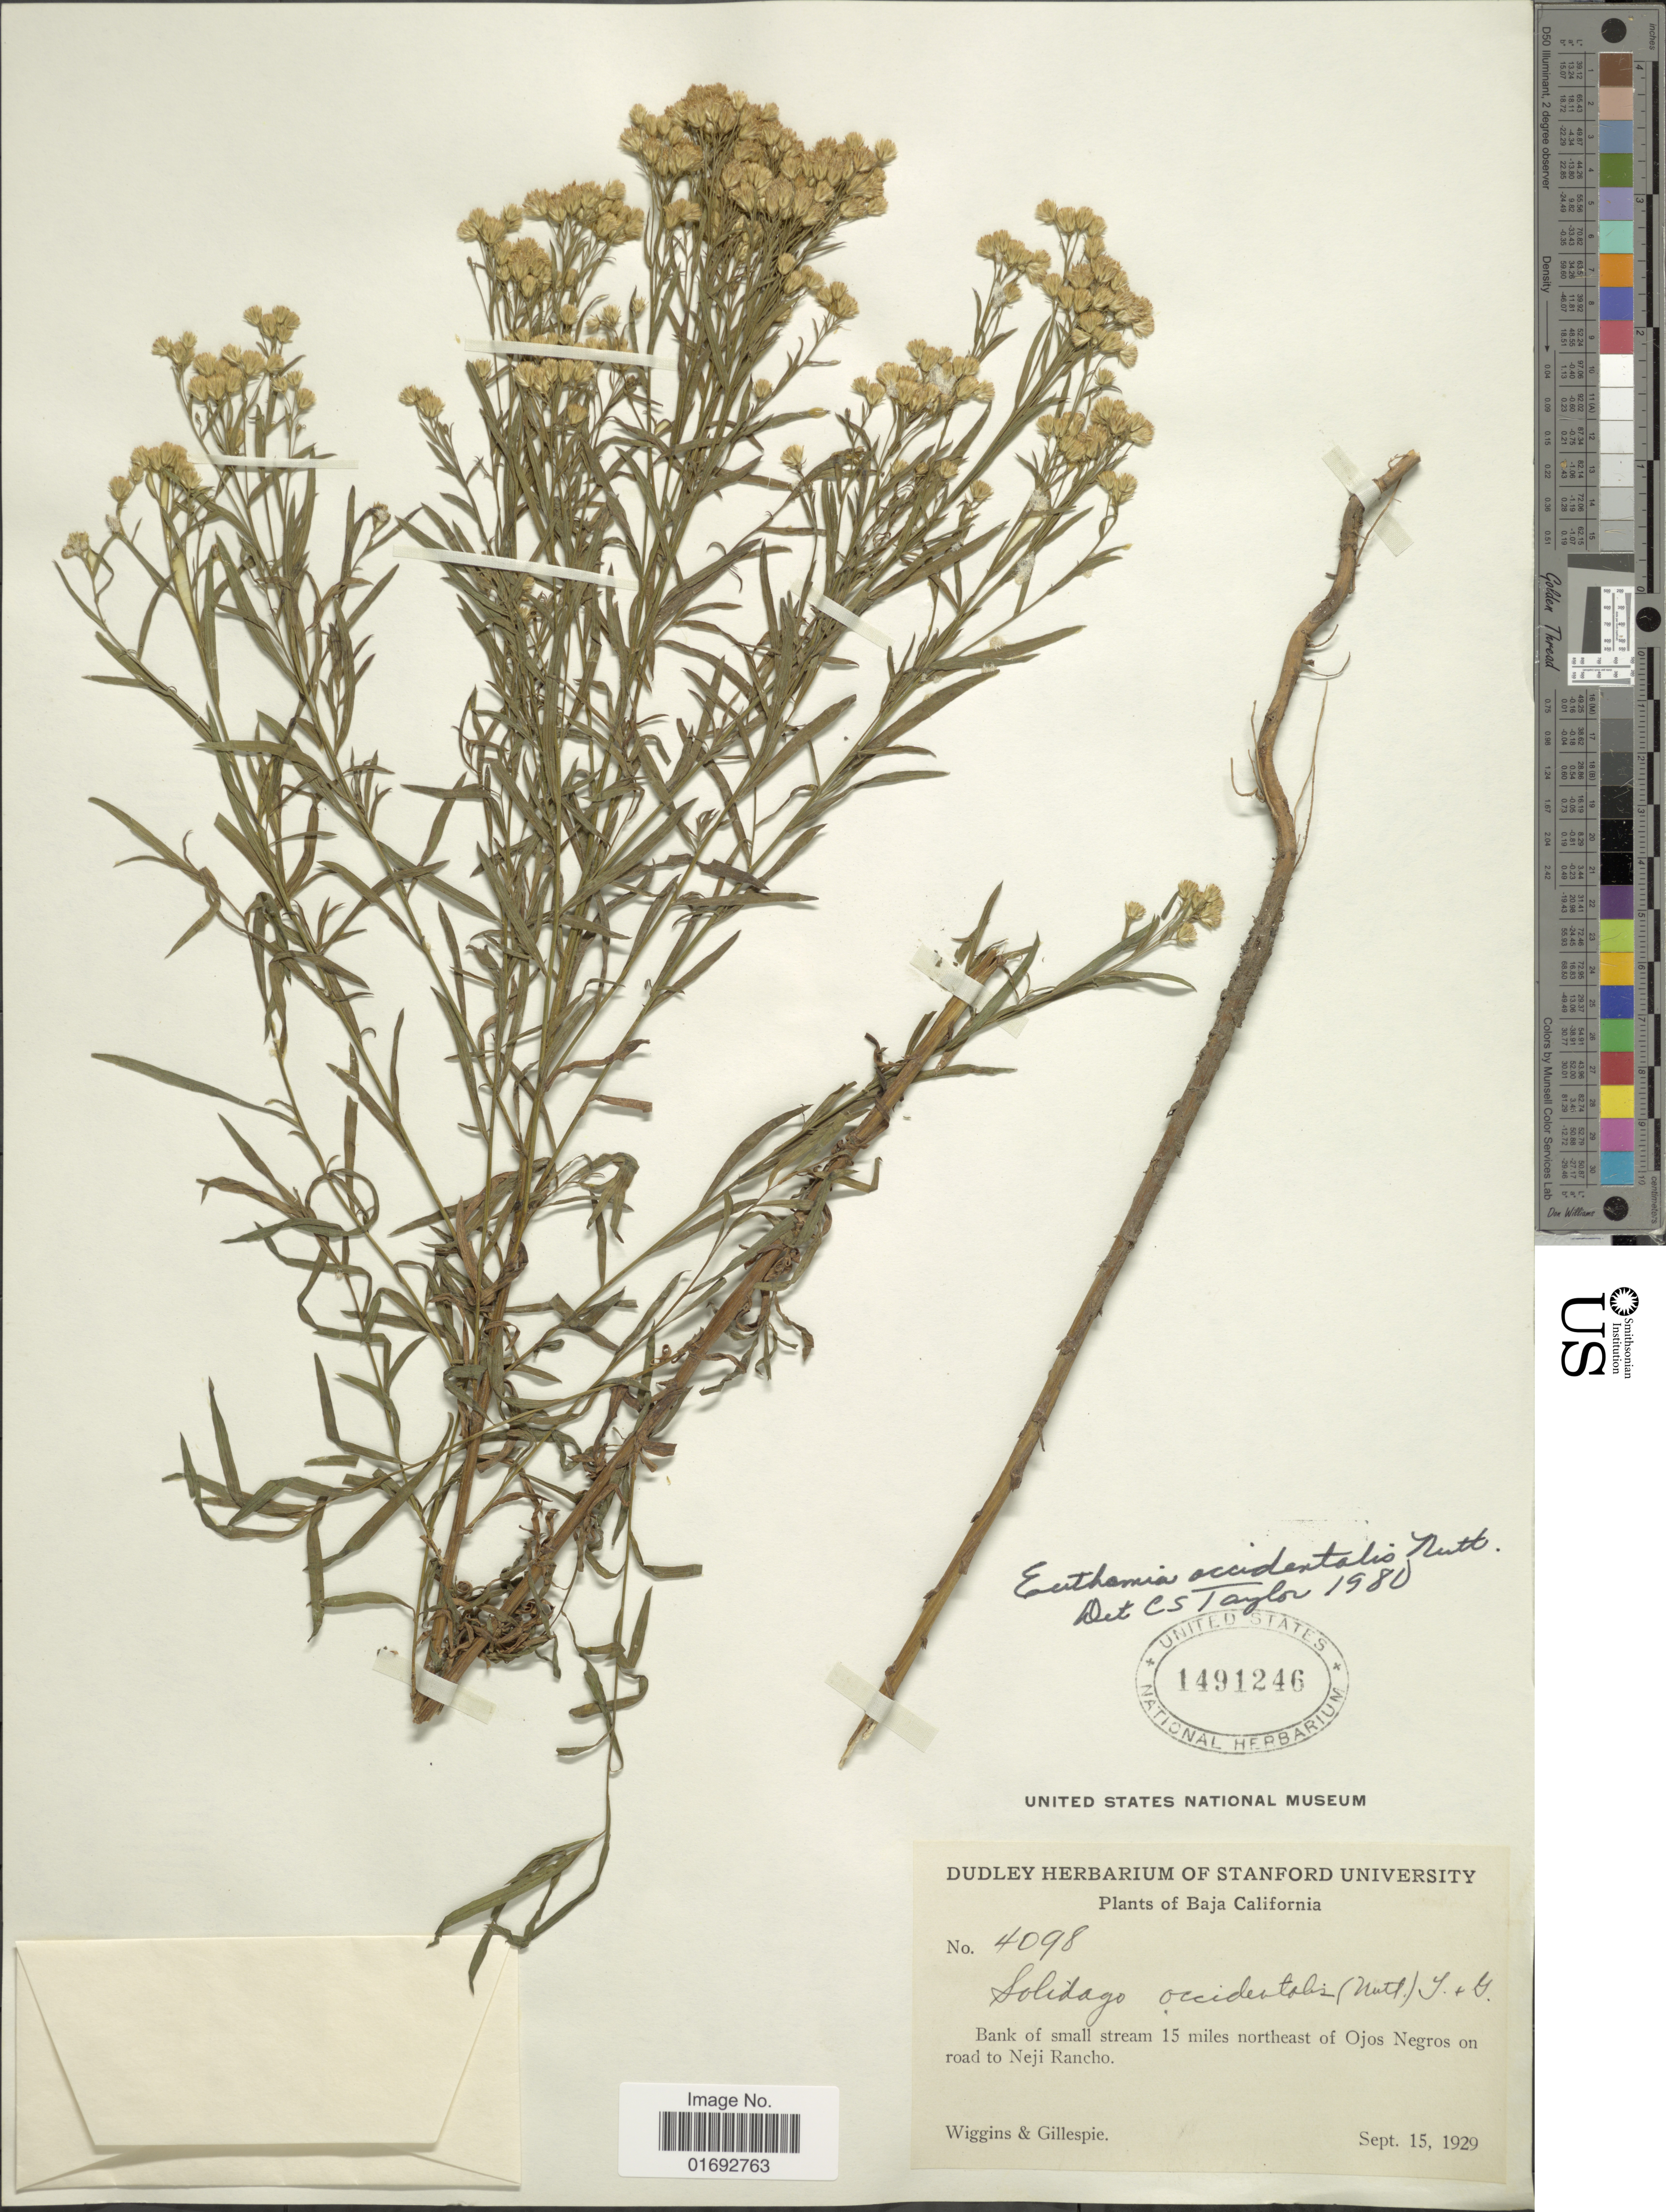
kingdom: Plantae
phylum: Tracheophyta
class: Magnoliopsida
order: Asterales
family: Asteraceae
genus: Euthamia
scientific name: Euthamia occidentalis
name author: Nutt.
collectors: -- Wiggins & -- Gillespie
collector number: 4098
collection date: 1929-09-15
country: Mexico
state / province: Baja California Norte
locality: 15 miles northeast of Ojos Negros on road to Neji Rancho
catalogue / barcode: US 1491246